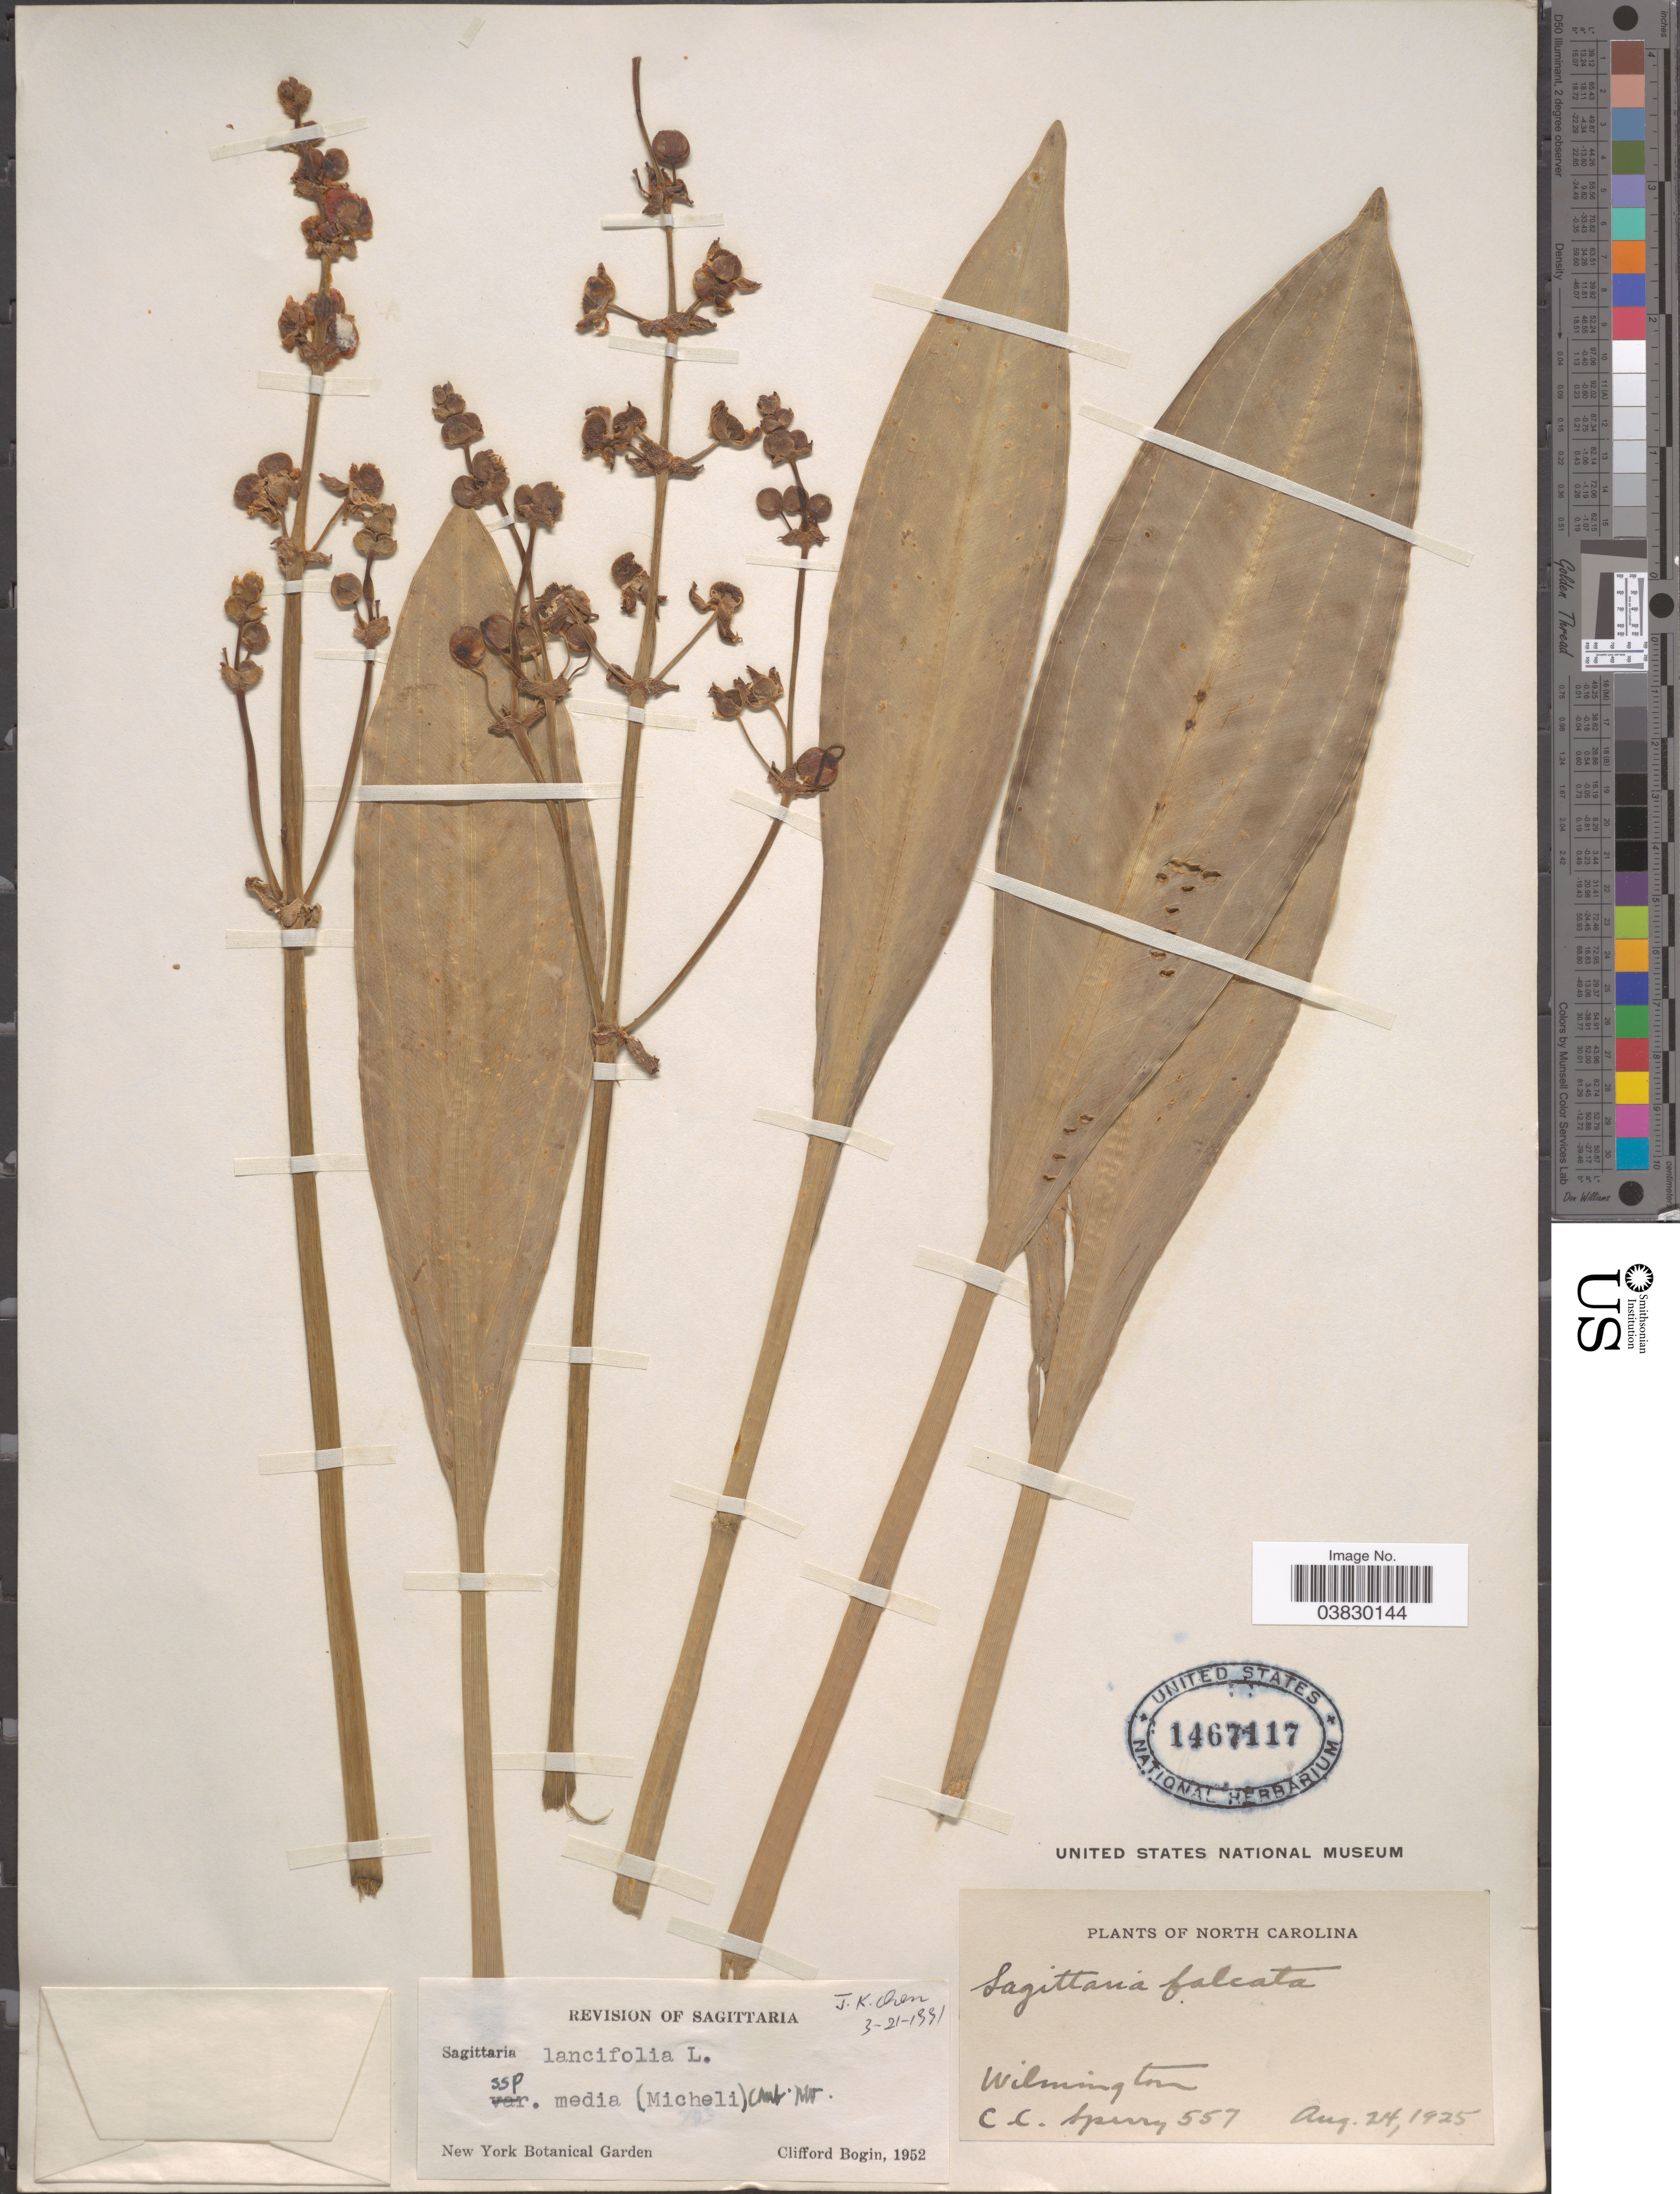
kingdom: Plantae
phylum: Tracheophyta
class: Liliopsida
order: Alismatales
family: Alismataceae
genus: Sagittaria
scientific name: Sagittaria lancifolia subsp. media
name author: (Micheli) Bogin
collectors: C. C. Sperry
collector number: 557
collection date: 1925-08-24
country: United States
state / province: North Carolina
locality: Wilmington.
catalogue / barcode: US 1467117